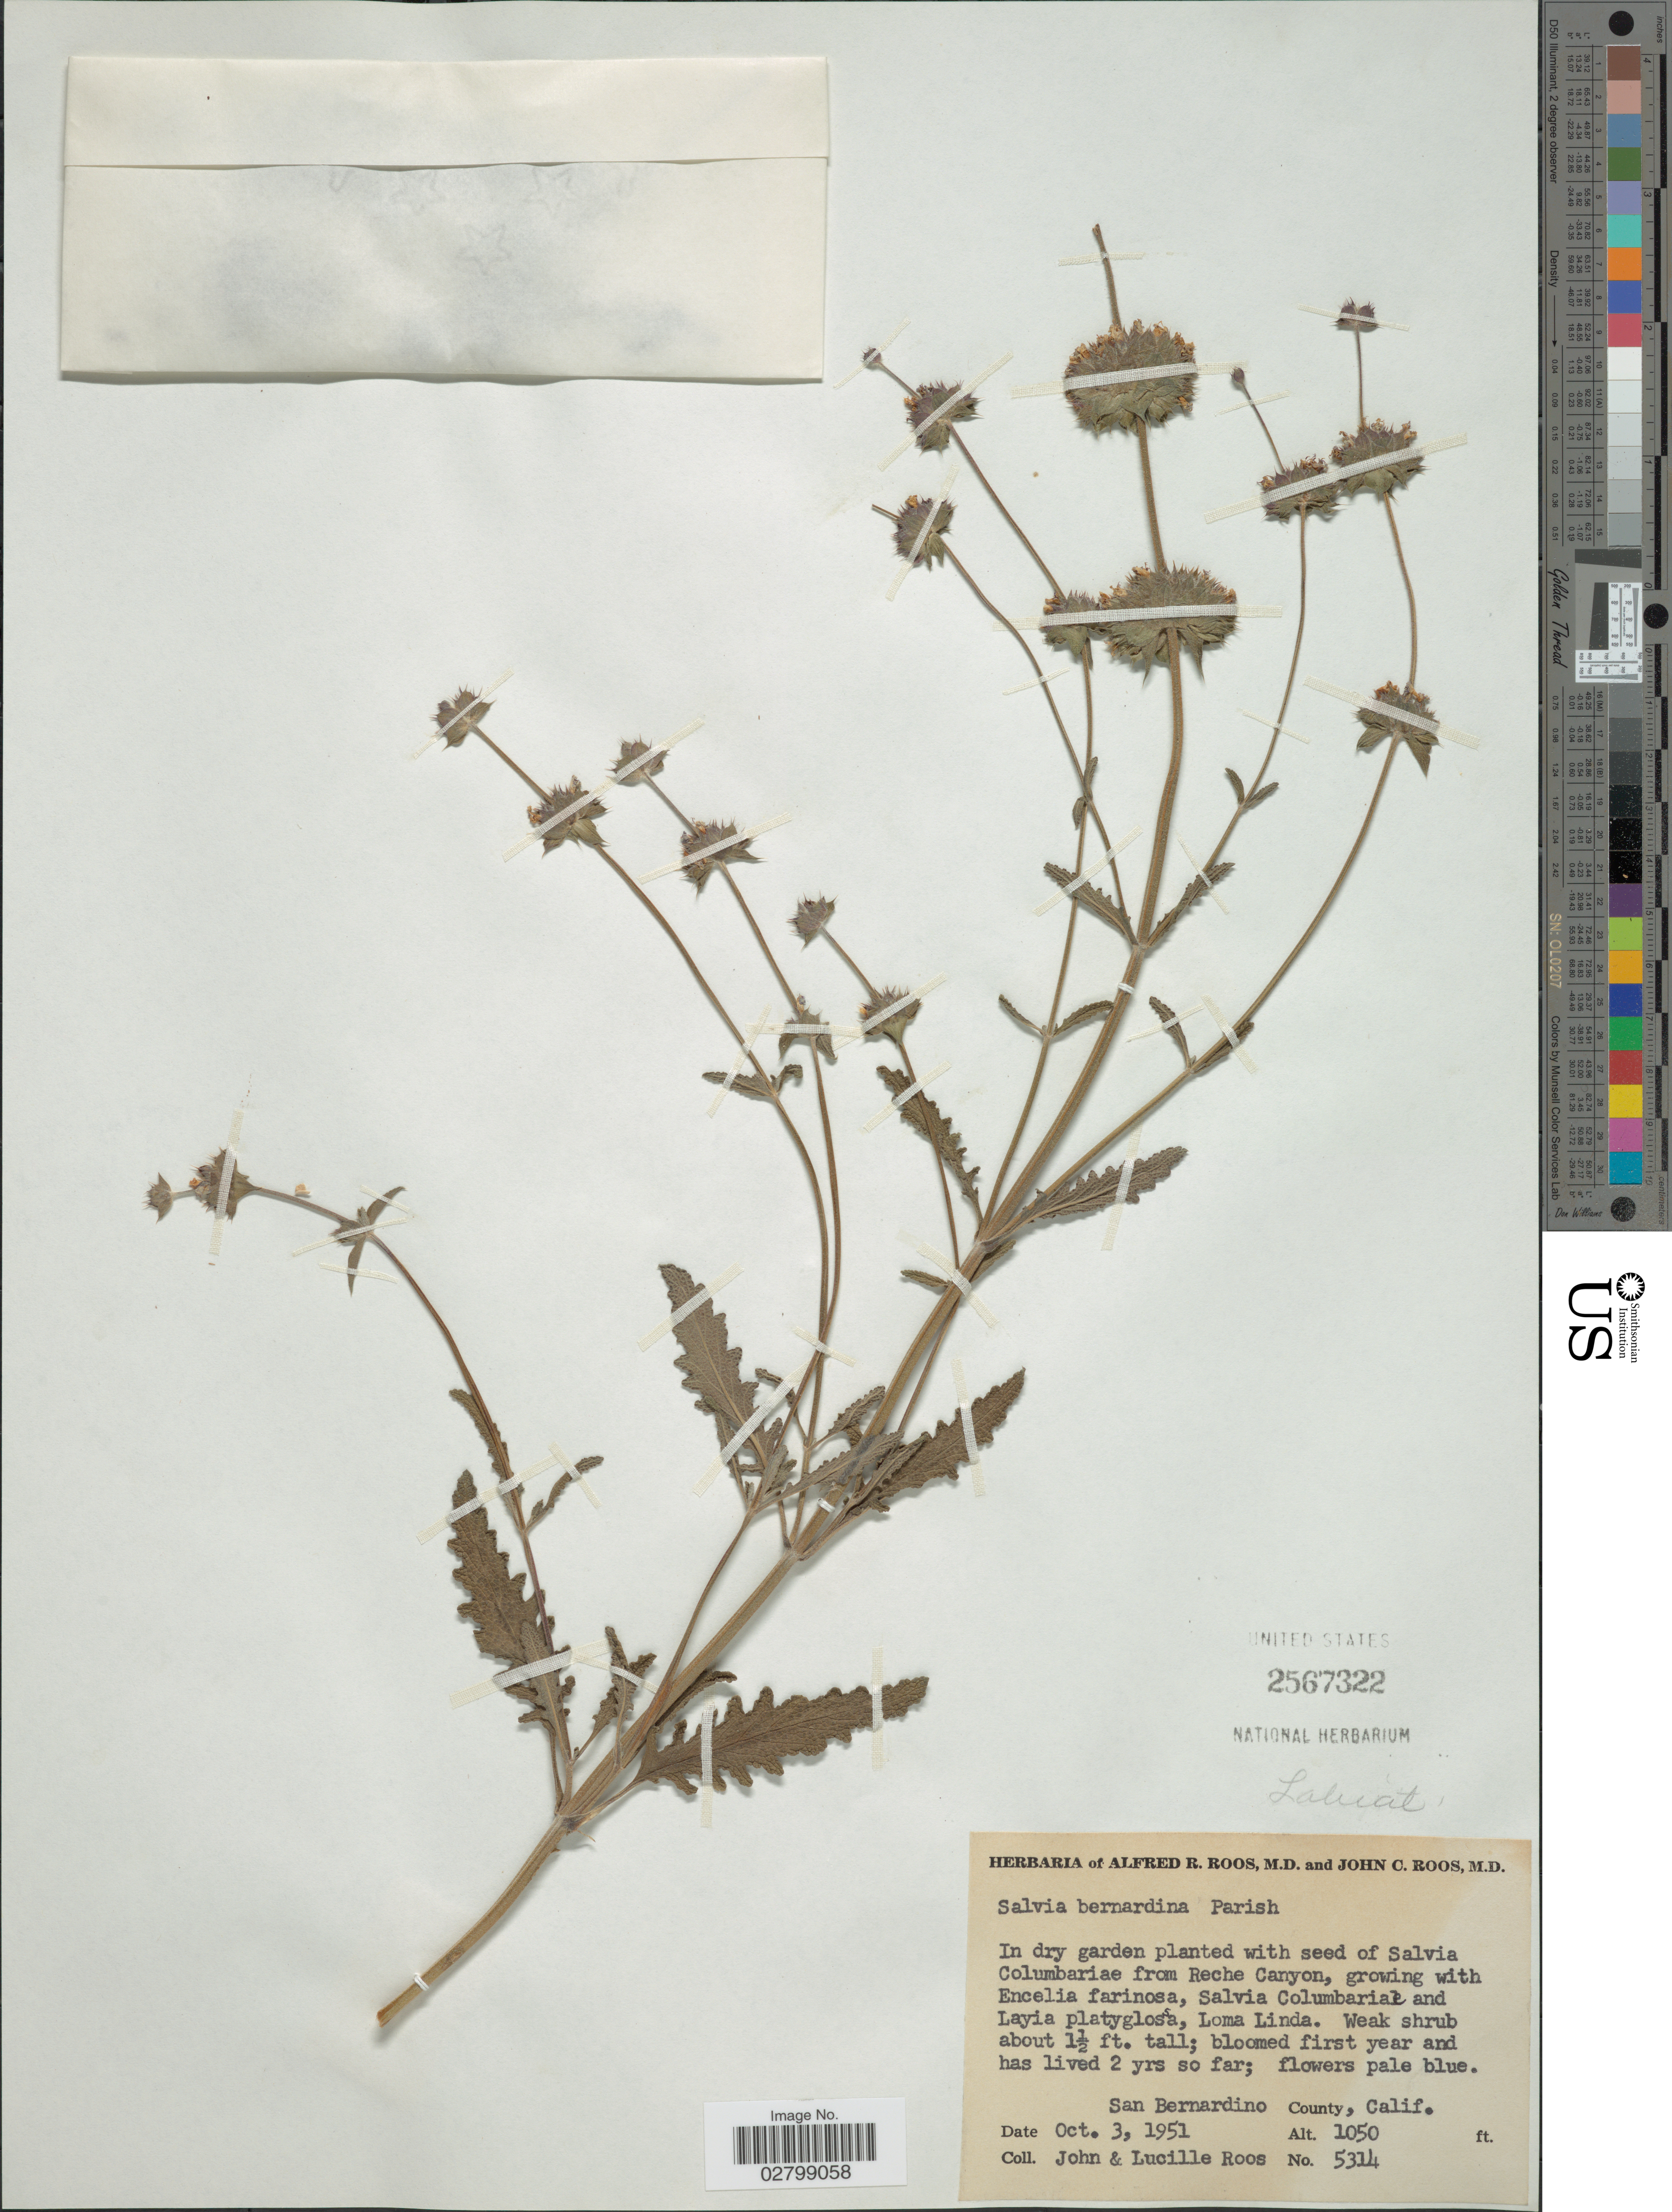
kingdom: Plantae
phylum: Tracheophyta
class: Magnoliopsida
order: Lamiales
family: Lamiaceae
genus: Salvia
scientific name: Salvia bernardina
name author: Parish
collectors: J. C. Roos & L. Roos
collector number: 5314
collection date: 1951-10-03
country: United States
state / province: California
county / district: San Bernardino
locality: San Bernardino County.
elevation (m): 320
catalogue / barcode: US 2567322